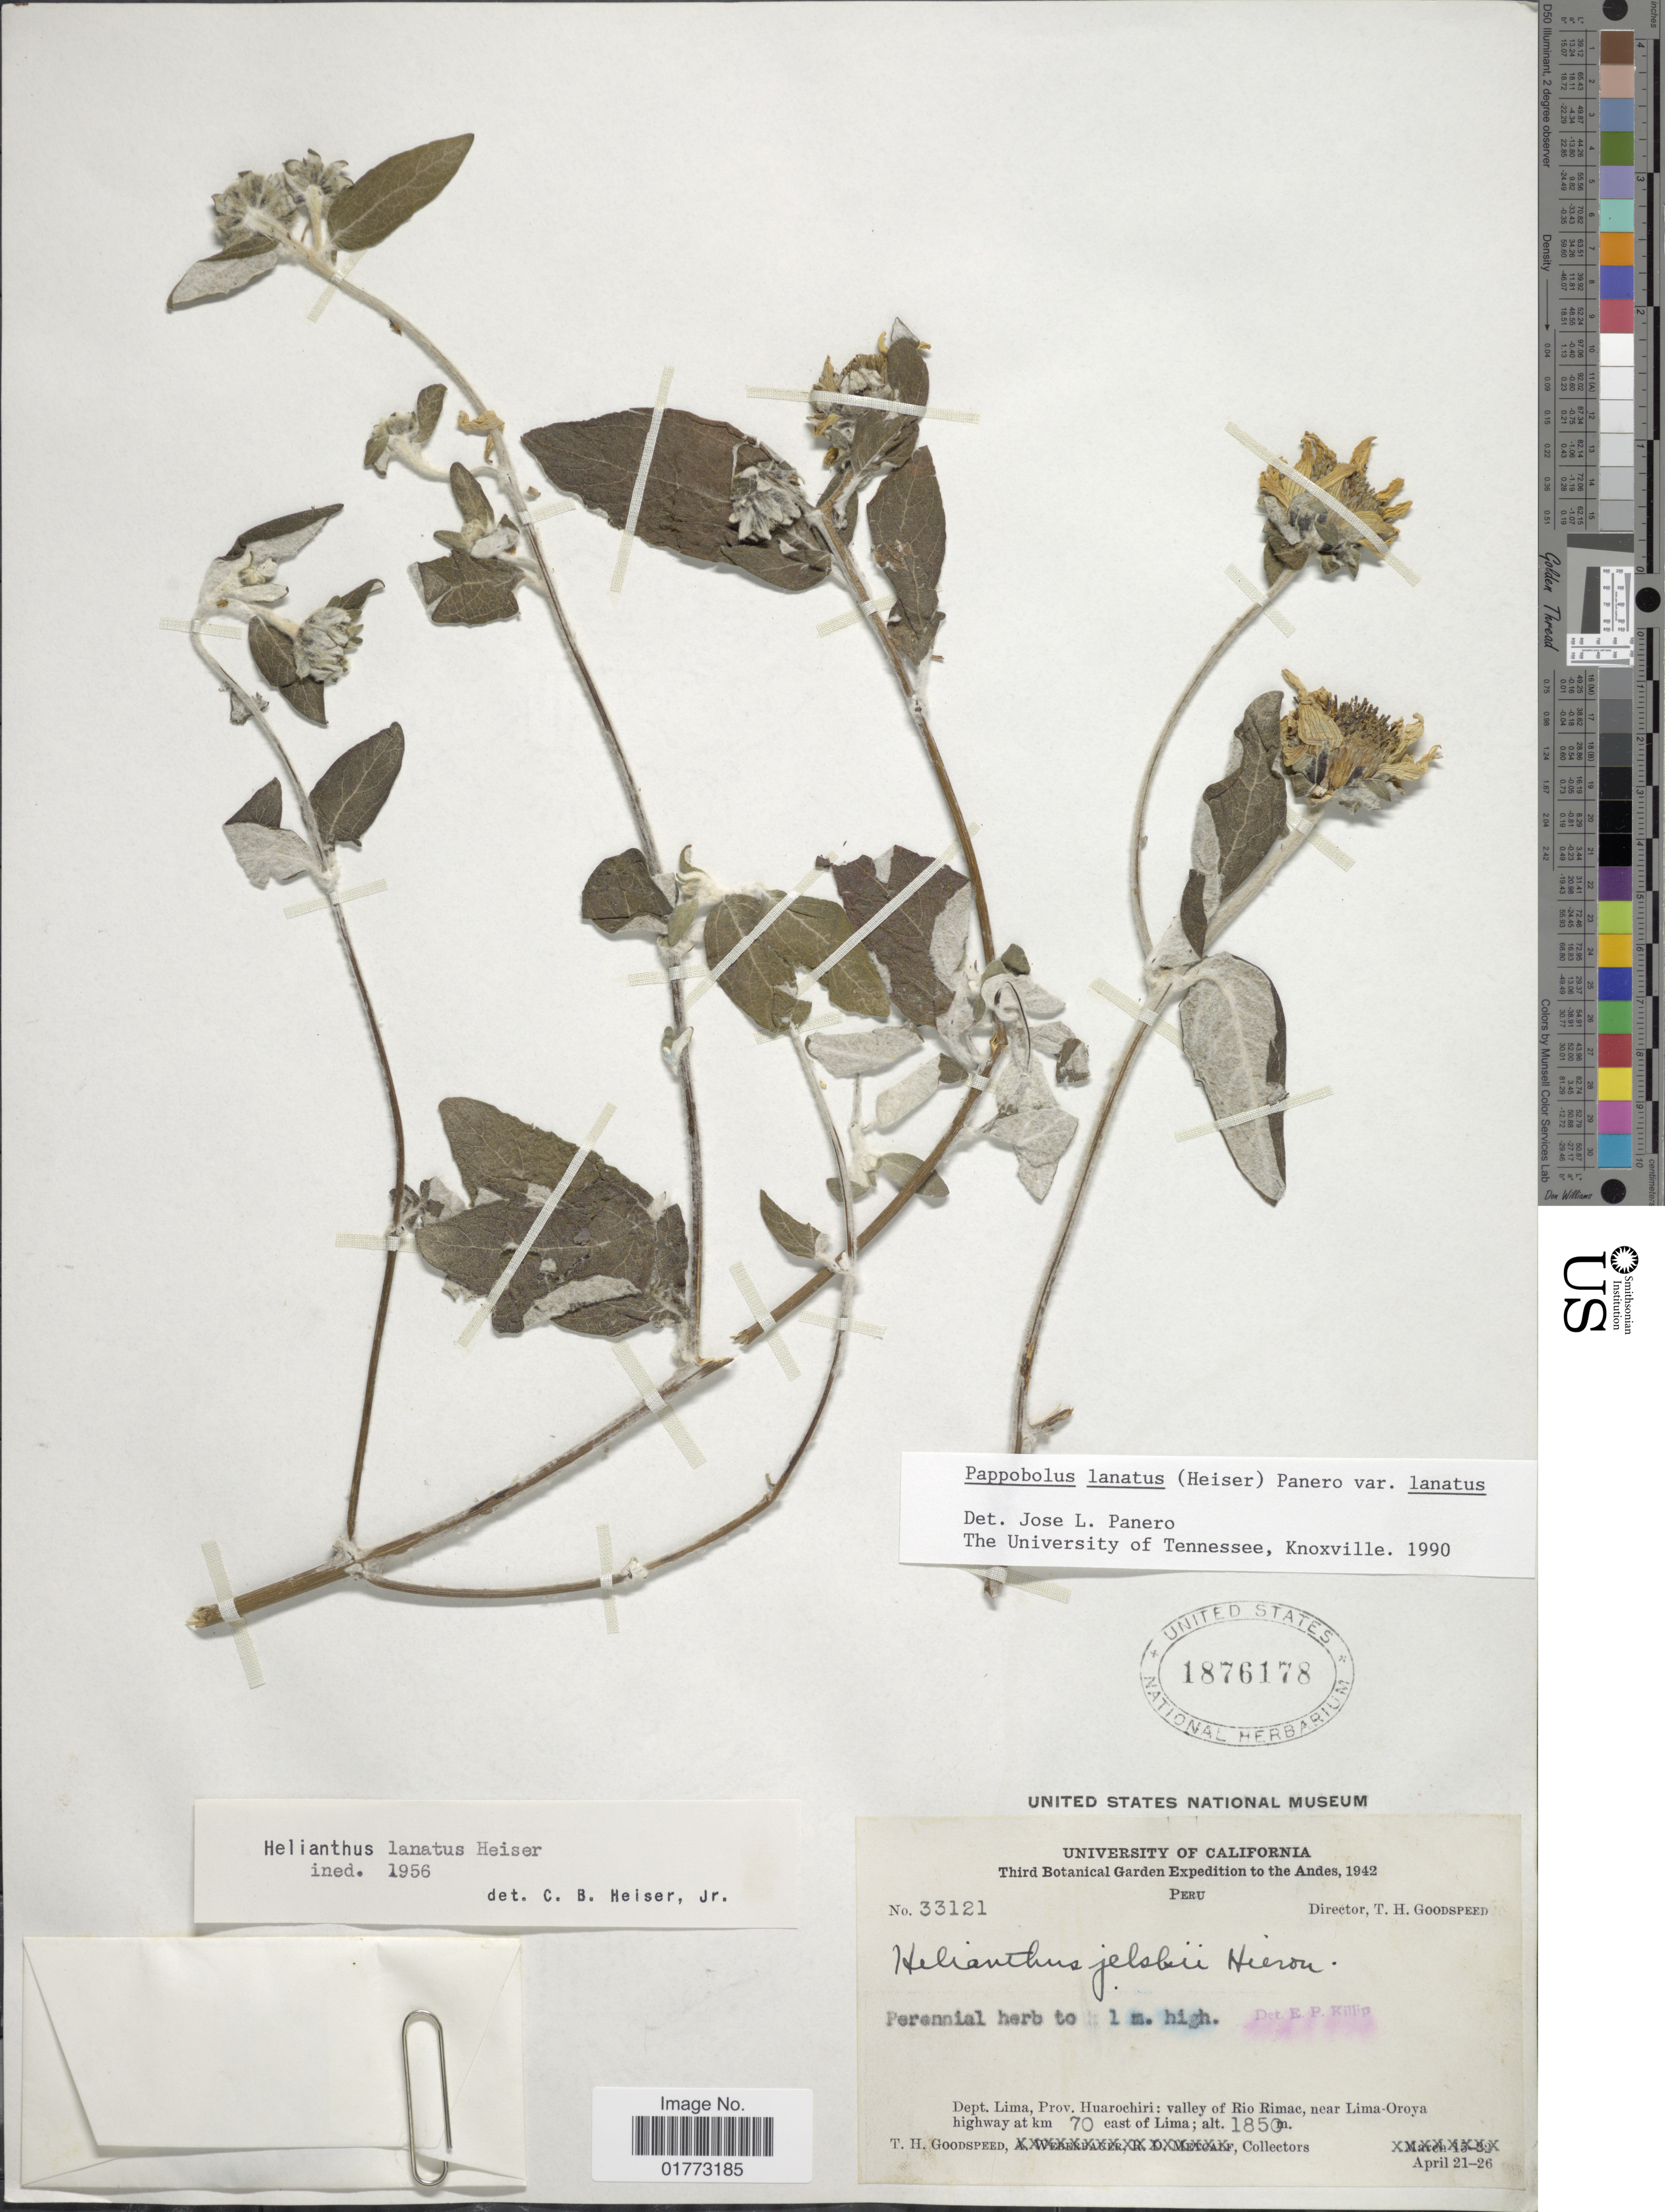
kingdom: Plantae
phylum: Tracheophyta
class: Magnoliopsida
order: Asterales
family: Asteraceae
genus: Pappobolus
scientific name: Pappobolus lanatus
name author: (Heiser) Panero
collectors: T. Goodspeed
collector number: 33121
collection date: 1942-04-21/1942-04-26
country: Peru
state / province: Lima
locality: Prov. Huarochiri: valley of Rio Rimac, near Lima-Oroya highway at km 70 east of Lima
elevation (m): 1850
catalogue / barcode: US 1876178